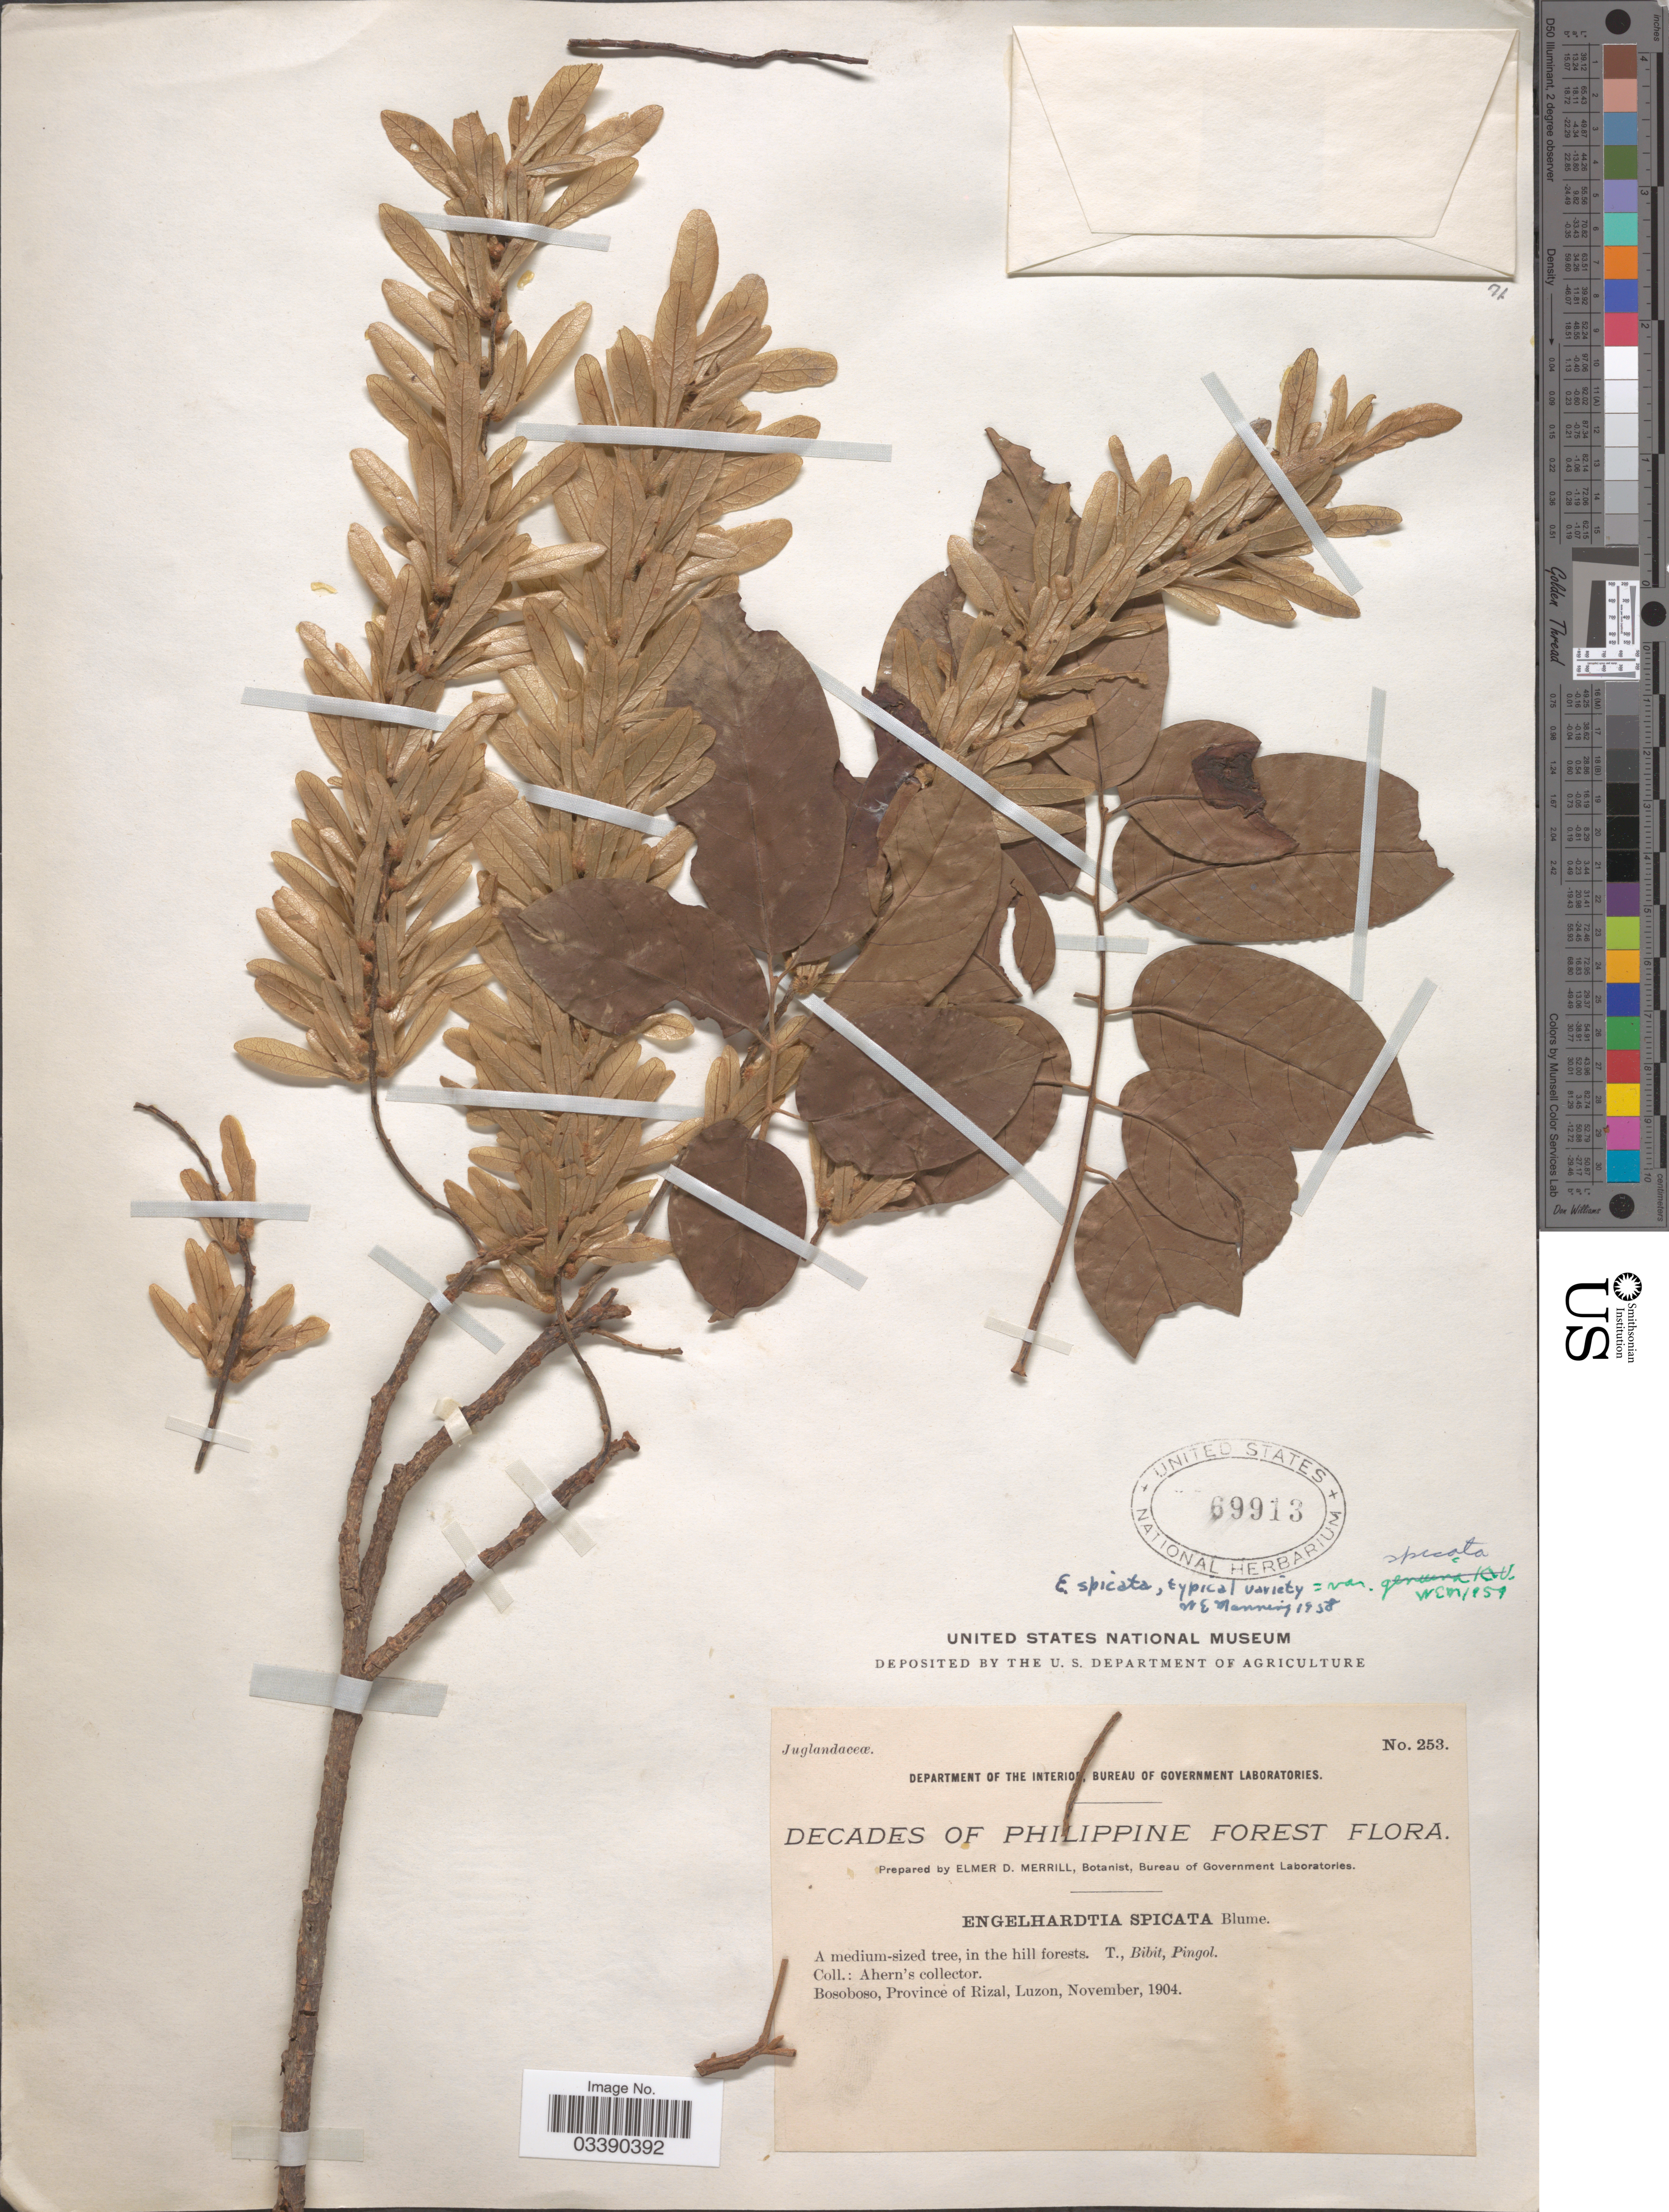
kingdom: Plantae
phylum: Tracheophyta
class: Magnoliopsida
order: Fagales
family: Juglandaceae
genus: Engelhardia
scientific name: Engelhardia spicata var. spicata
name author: Lesch. ex Blume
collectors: Ahern's collector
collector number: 253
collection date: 1904-11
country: Philippines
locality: Bosoboso, Province of Rizal, Luzon.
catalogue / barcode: US 69913